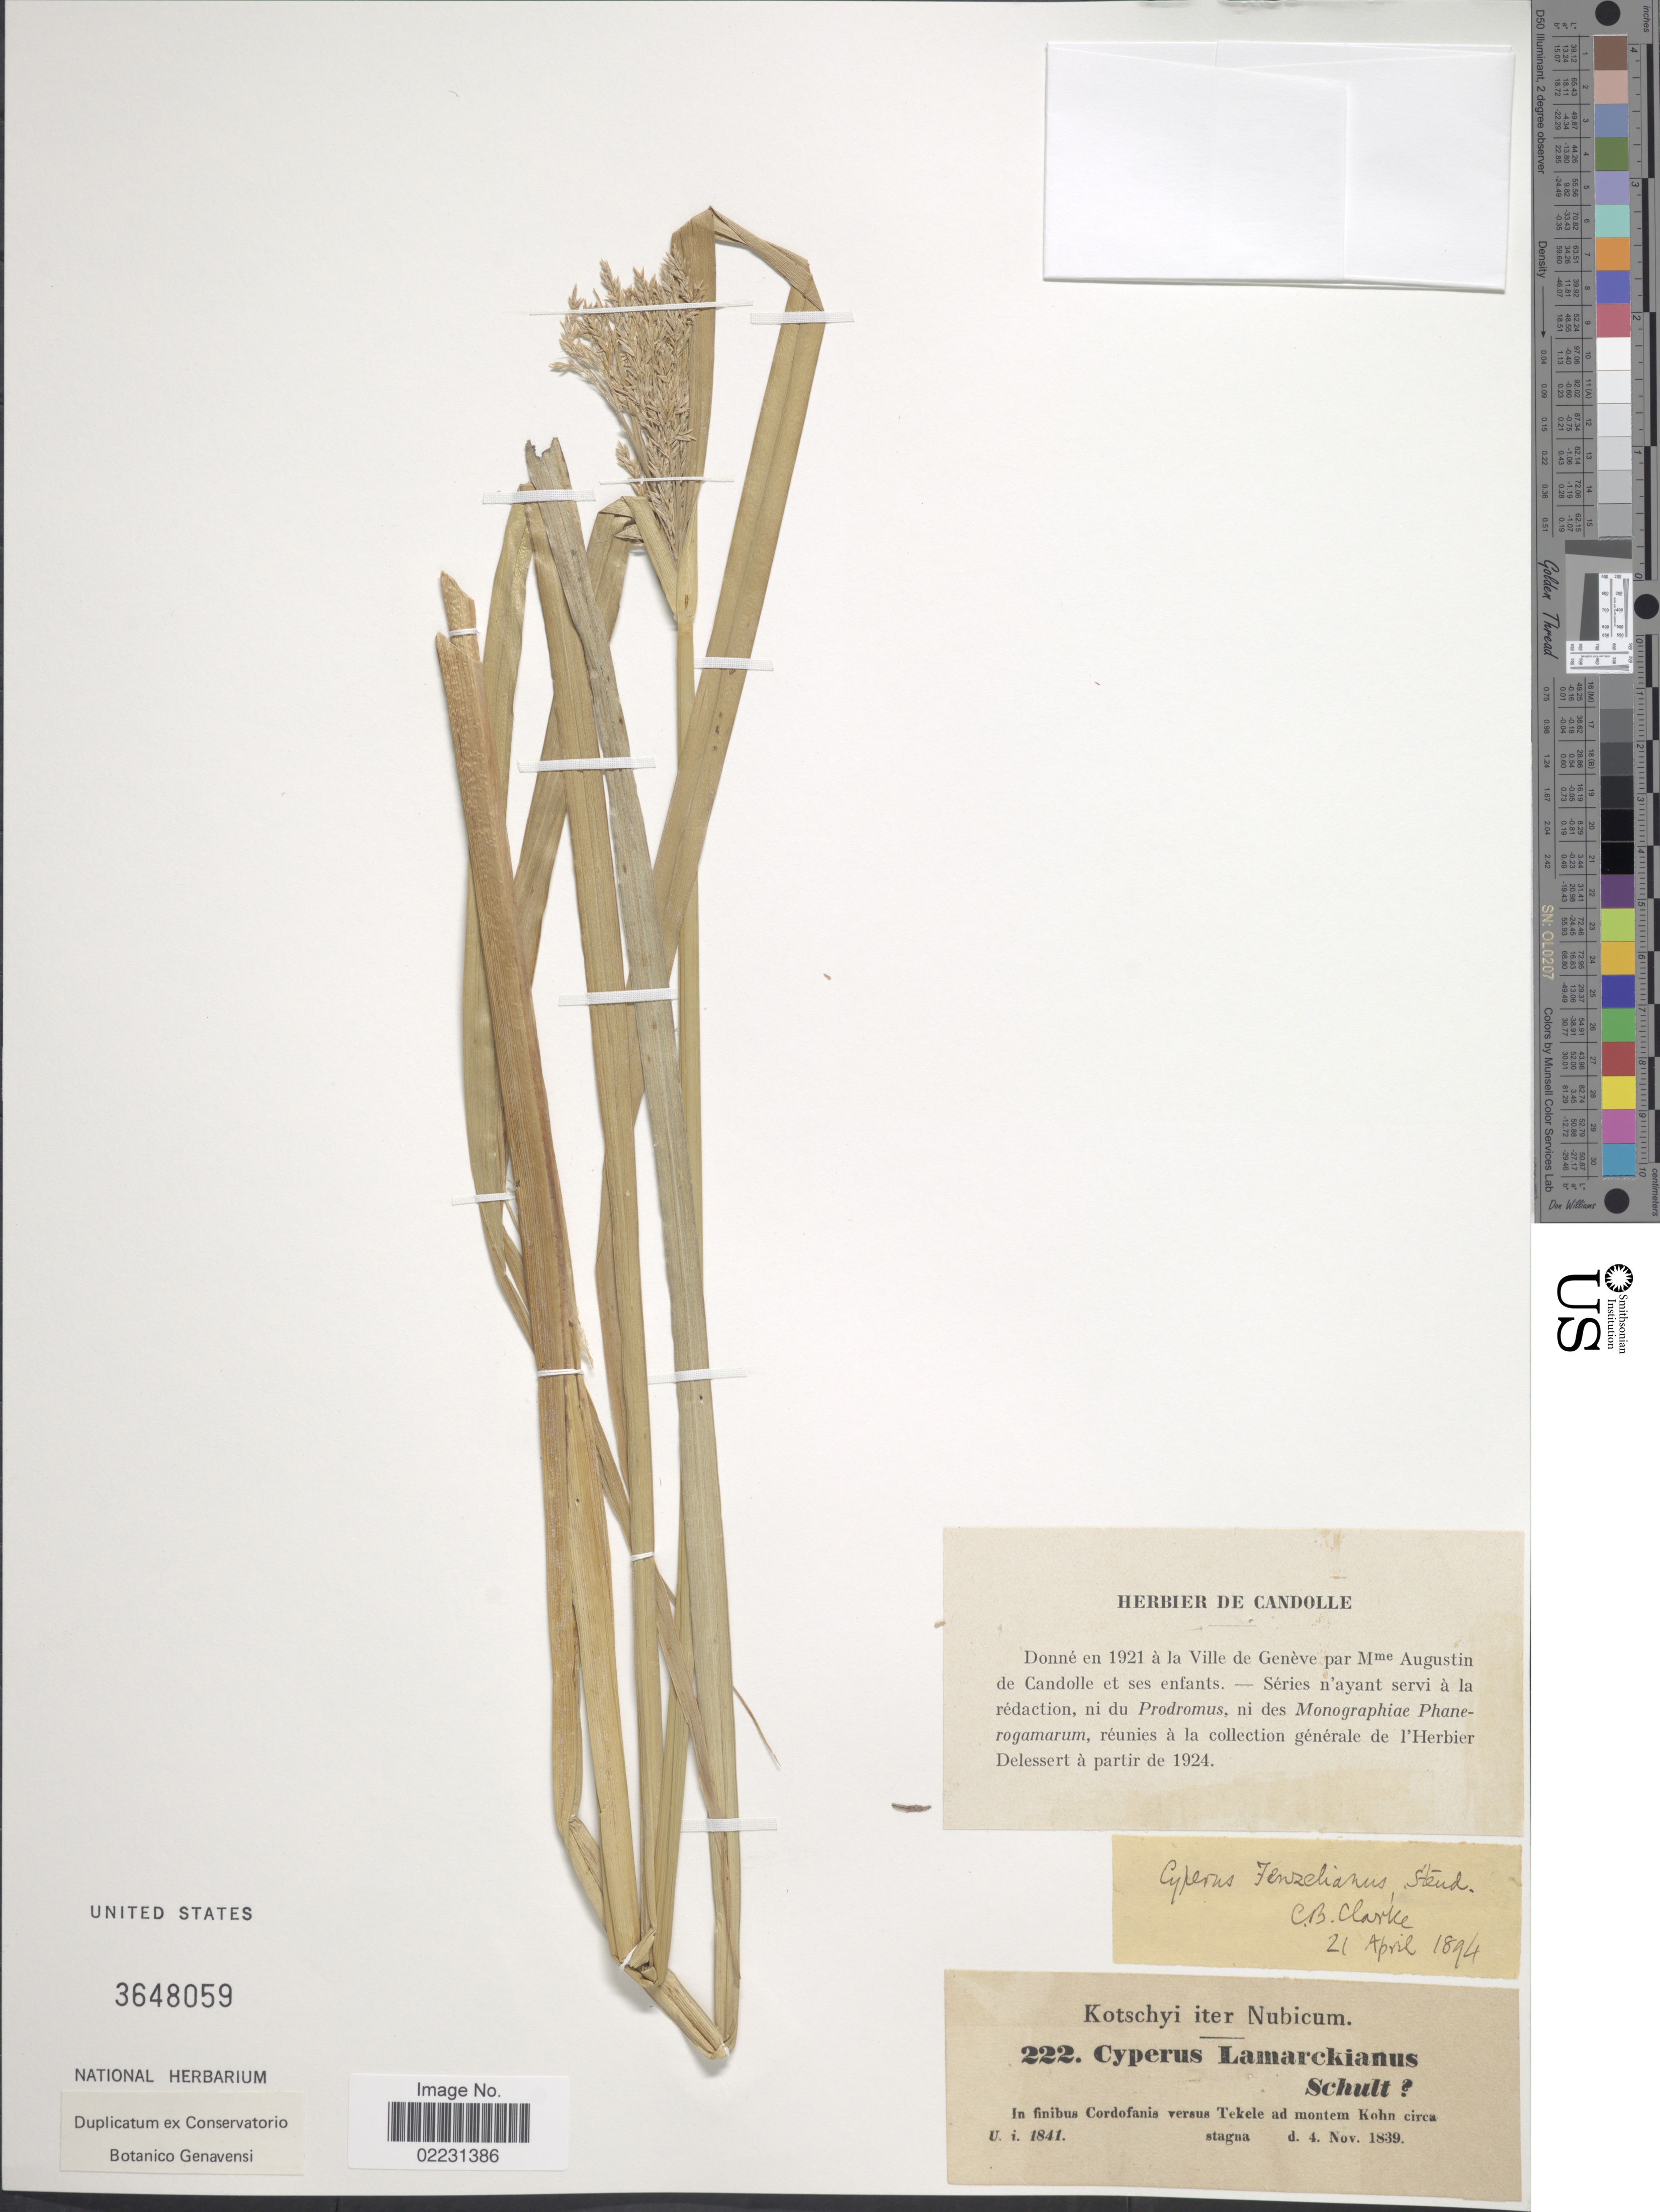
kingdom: Plantae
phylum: Tracheophyta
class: Liliopsida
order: Poales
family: Cyperaceae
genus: Cyperus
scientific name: Cyperus ochreoides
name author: Steud.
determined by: Strong, Mark T., (BOT), Smithsonian Institution - National Museum of Natural History (UNITED STATES)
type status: Isosyntype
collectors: K. G. Kotschy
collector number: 222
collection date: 1839-11-04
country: Sudan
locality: Nubicum, In finibus Cordofanis versus Tekele ad montem Kohn circa stagua,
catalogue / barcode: US 3648059